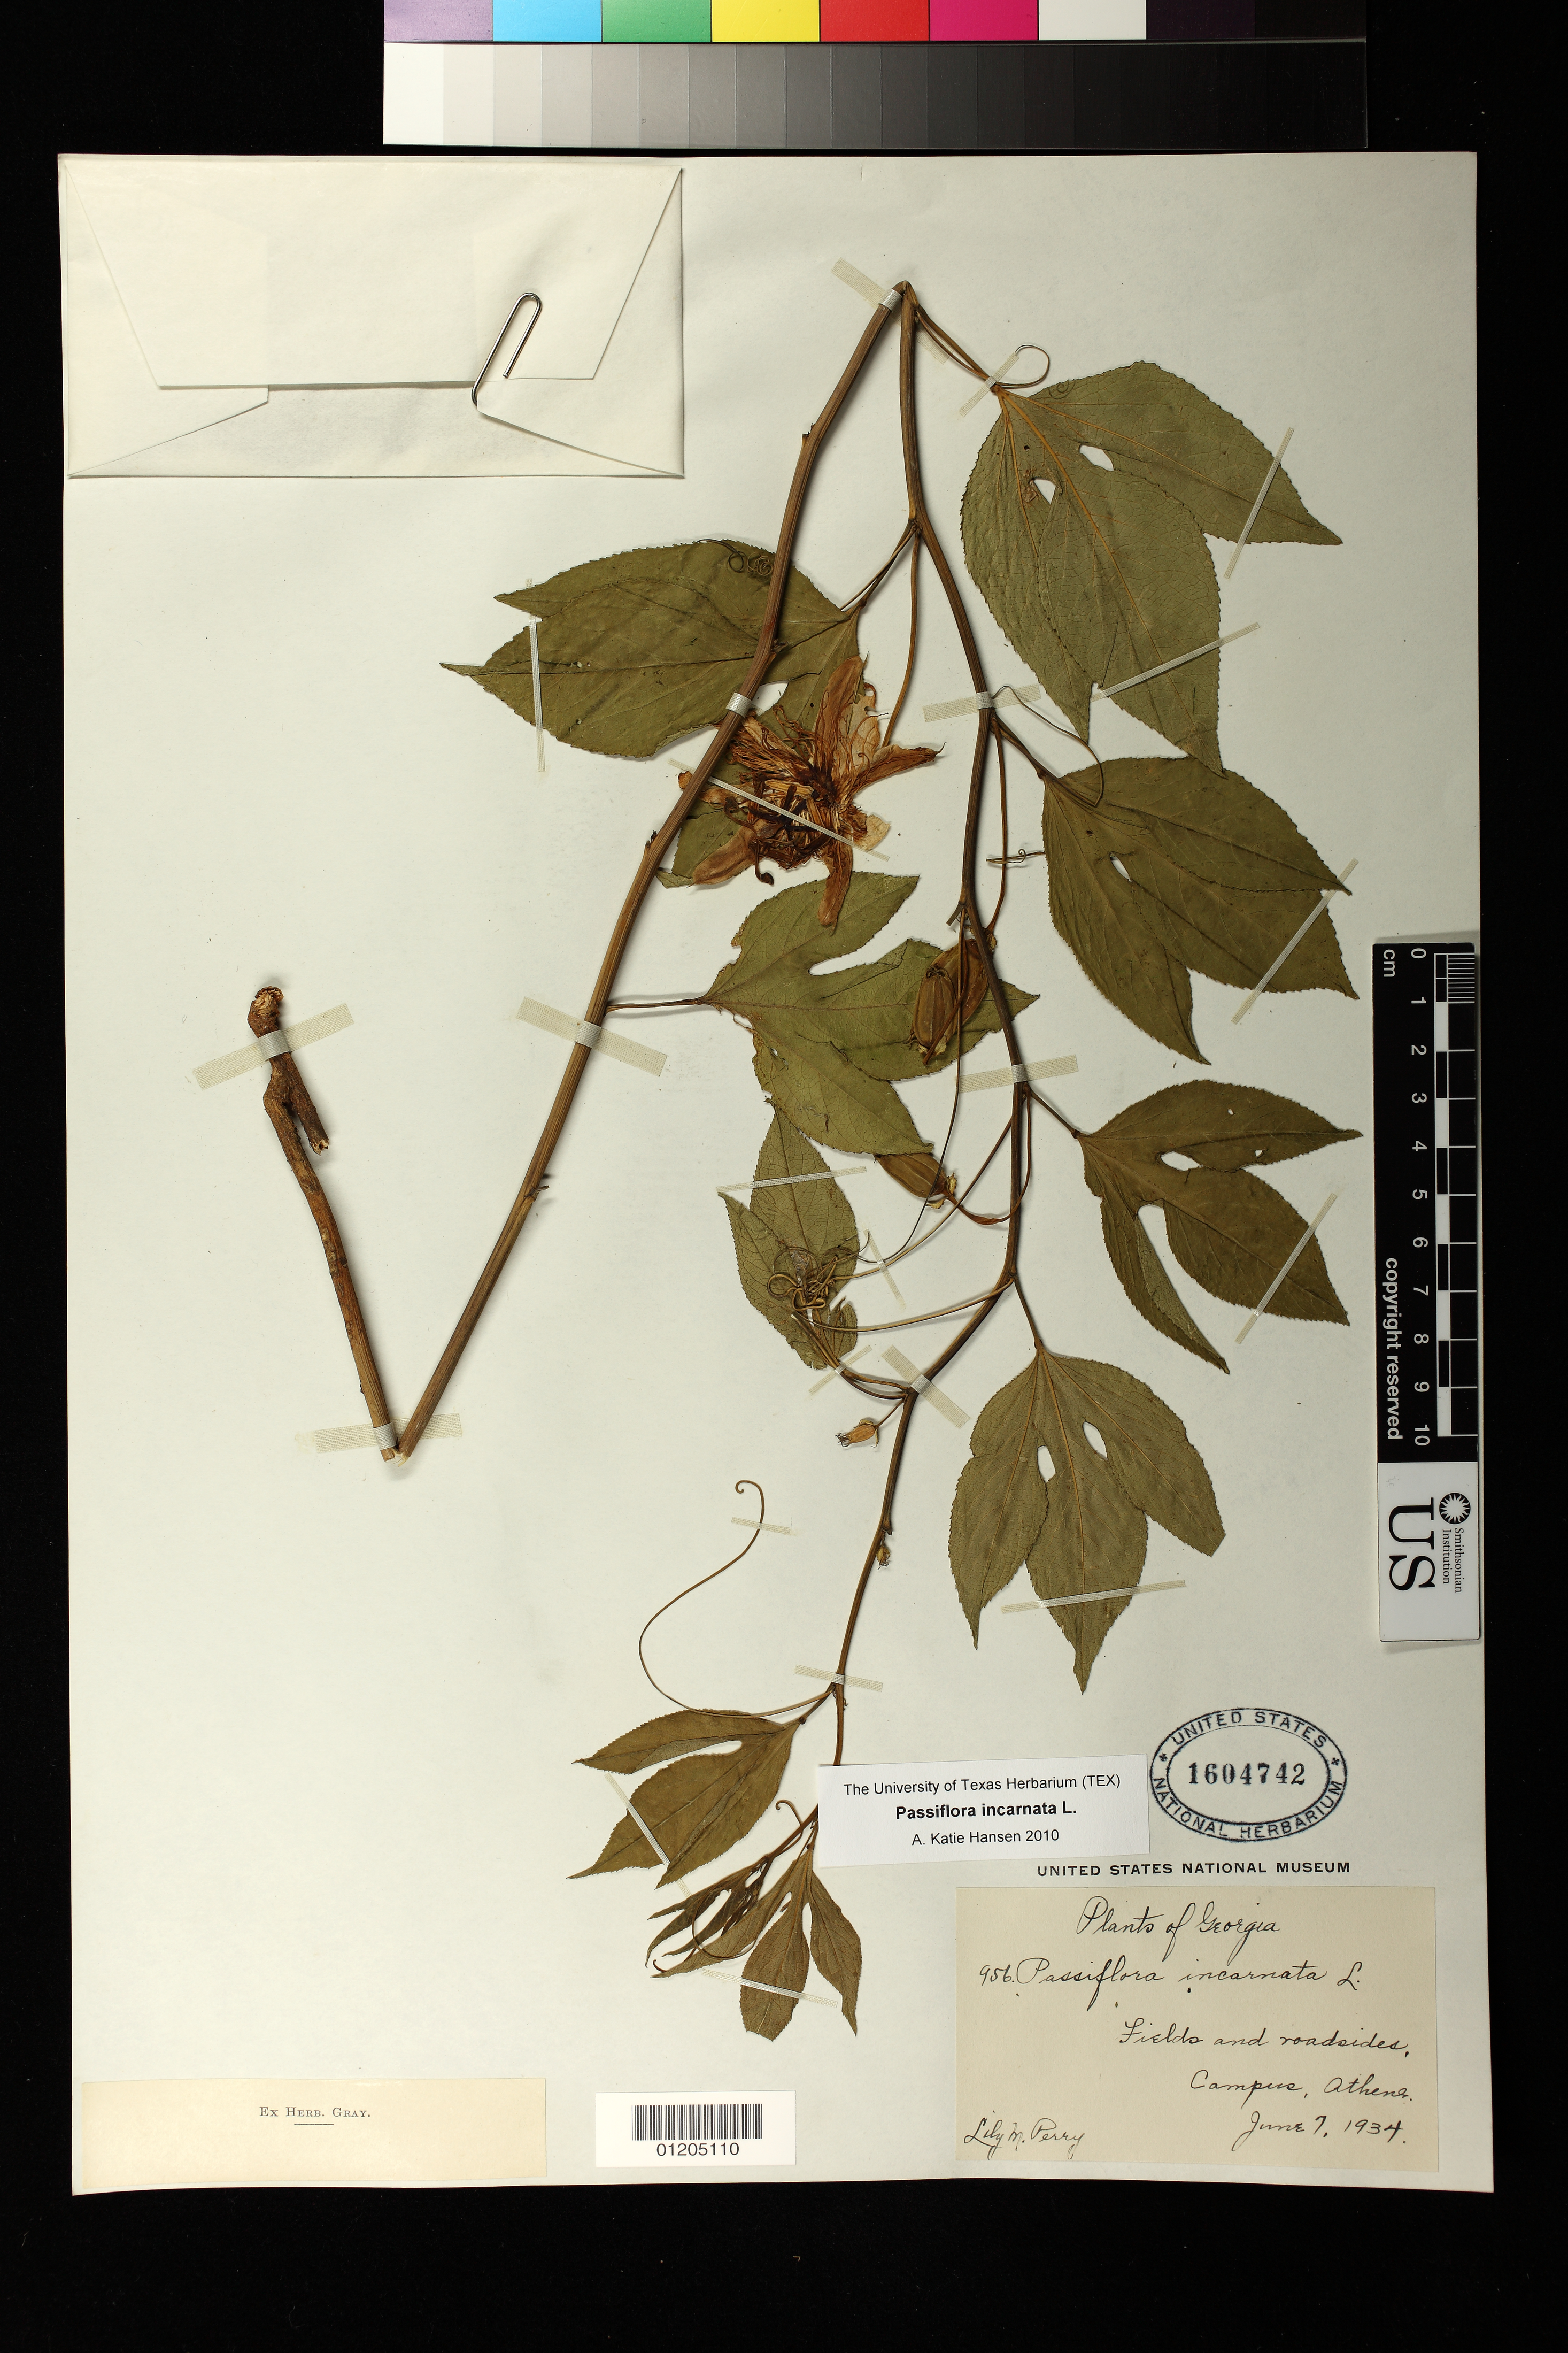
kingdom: Plantae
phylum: Tracheophyta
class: Magnoliopsida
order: Malpighiales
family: Passifloraceae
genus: Passiflora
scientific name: Passiflora incarnata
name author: L.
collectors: L. M. Perry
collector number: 956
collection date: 1934-06-07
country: United States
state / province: Georgia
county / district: Clarke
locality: Fields and roadsides,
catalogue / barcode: US 1604742